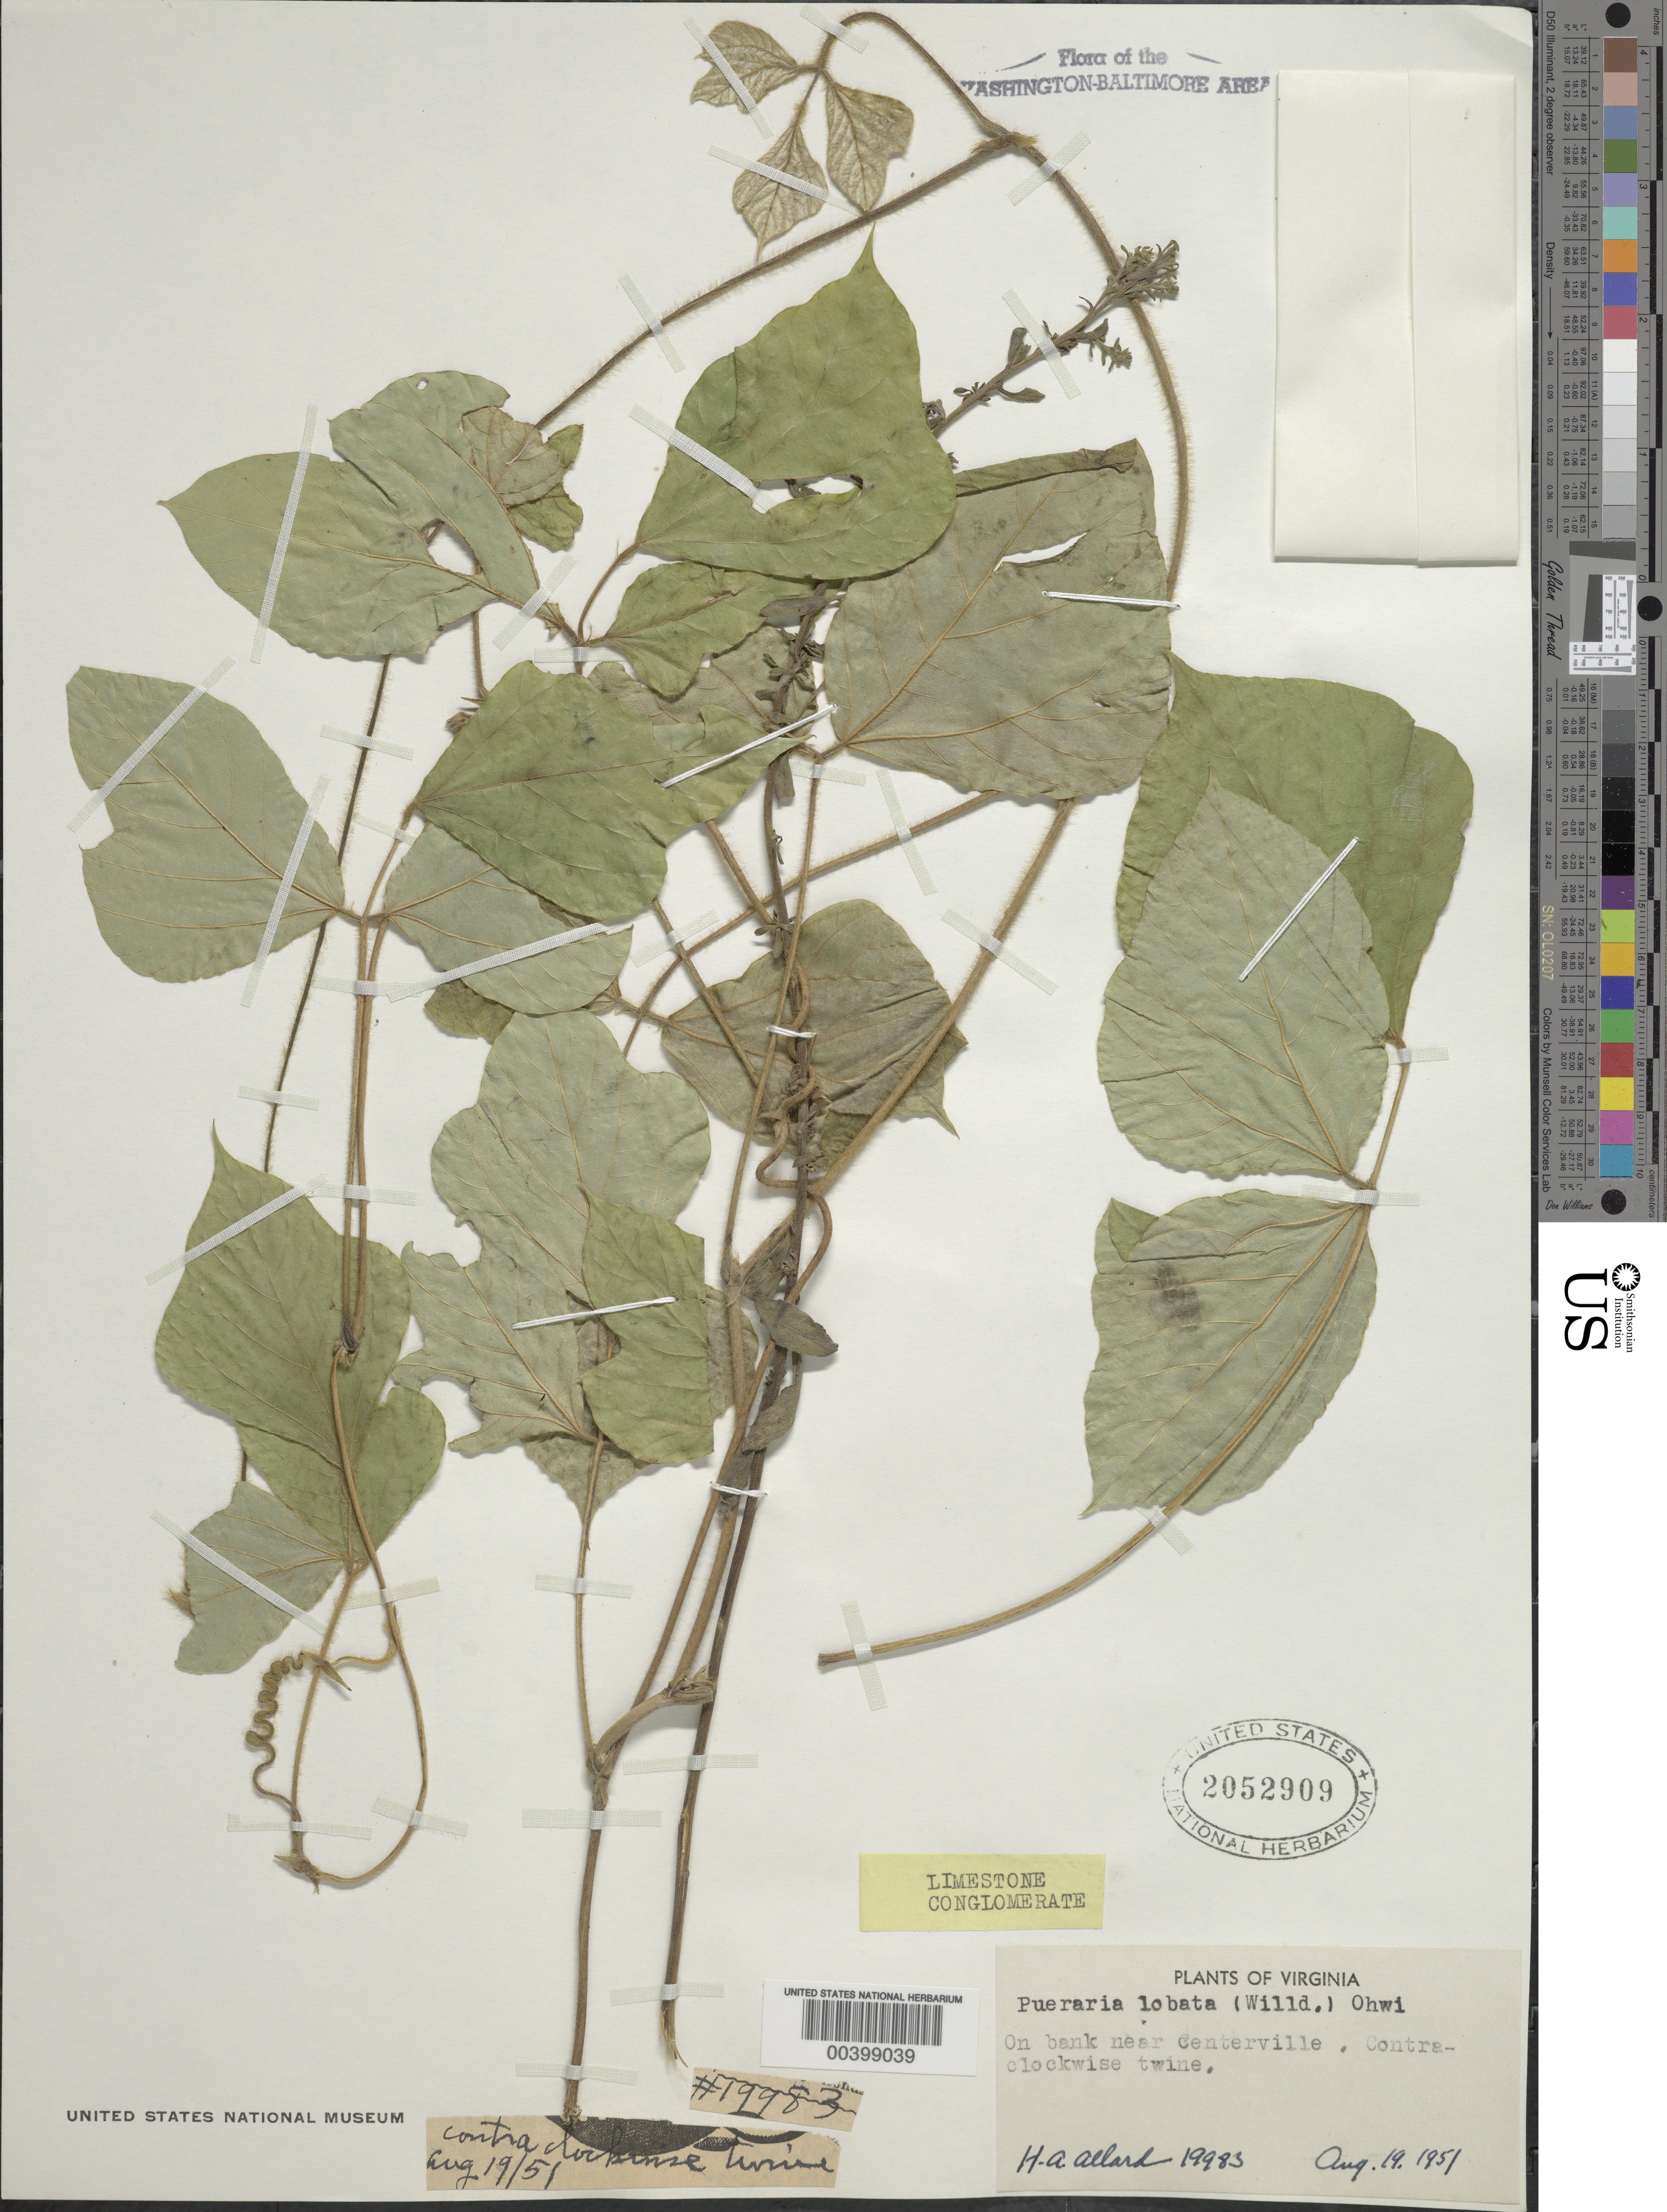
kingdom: Plantae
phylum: Tracheophyta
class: Magnoliopsida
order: Fabales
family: Fabaceae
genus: Pueraria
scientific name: Pueraria montana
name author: (Lour.) Merr.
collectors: H. A. Allard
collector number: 19983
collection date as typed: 19 Aug 1951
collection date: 1951-08-19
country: United States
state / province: Virginia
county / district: Fairfax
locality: Near Centerville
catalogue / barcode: US 2052909